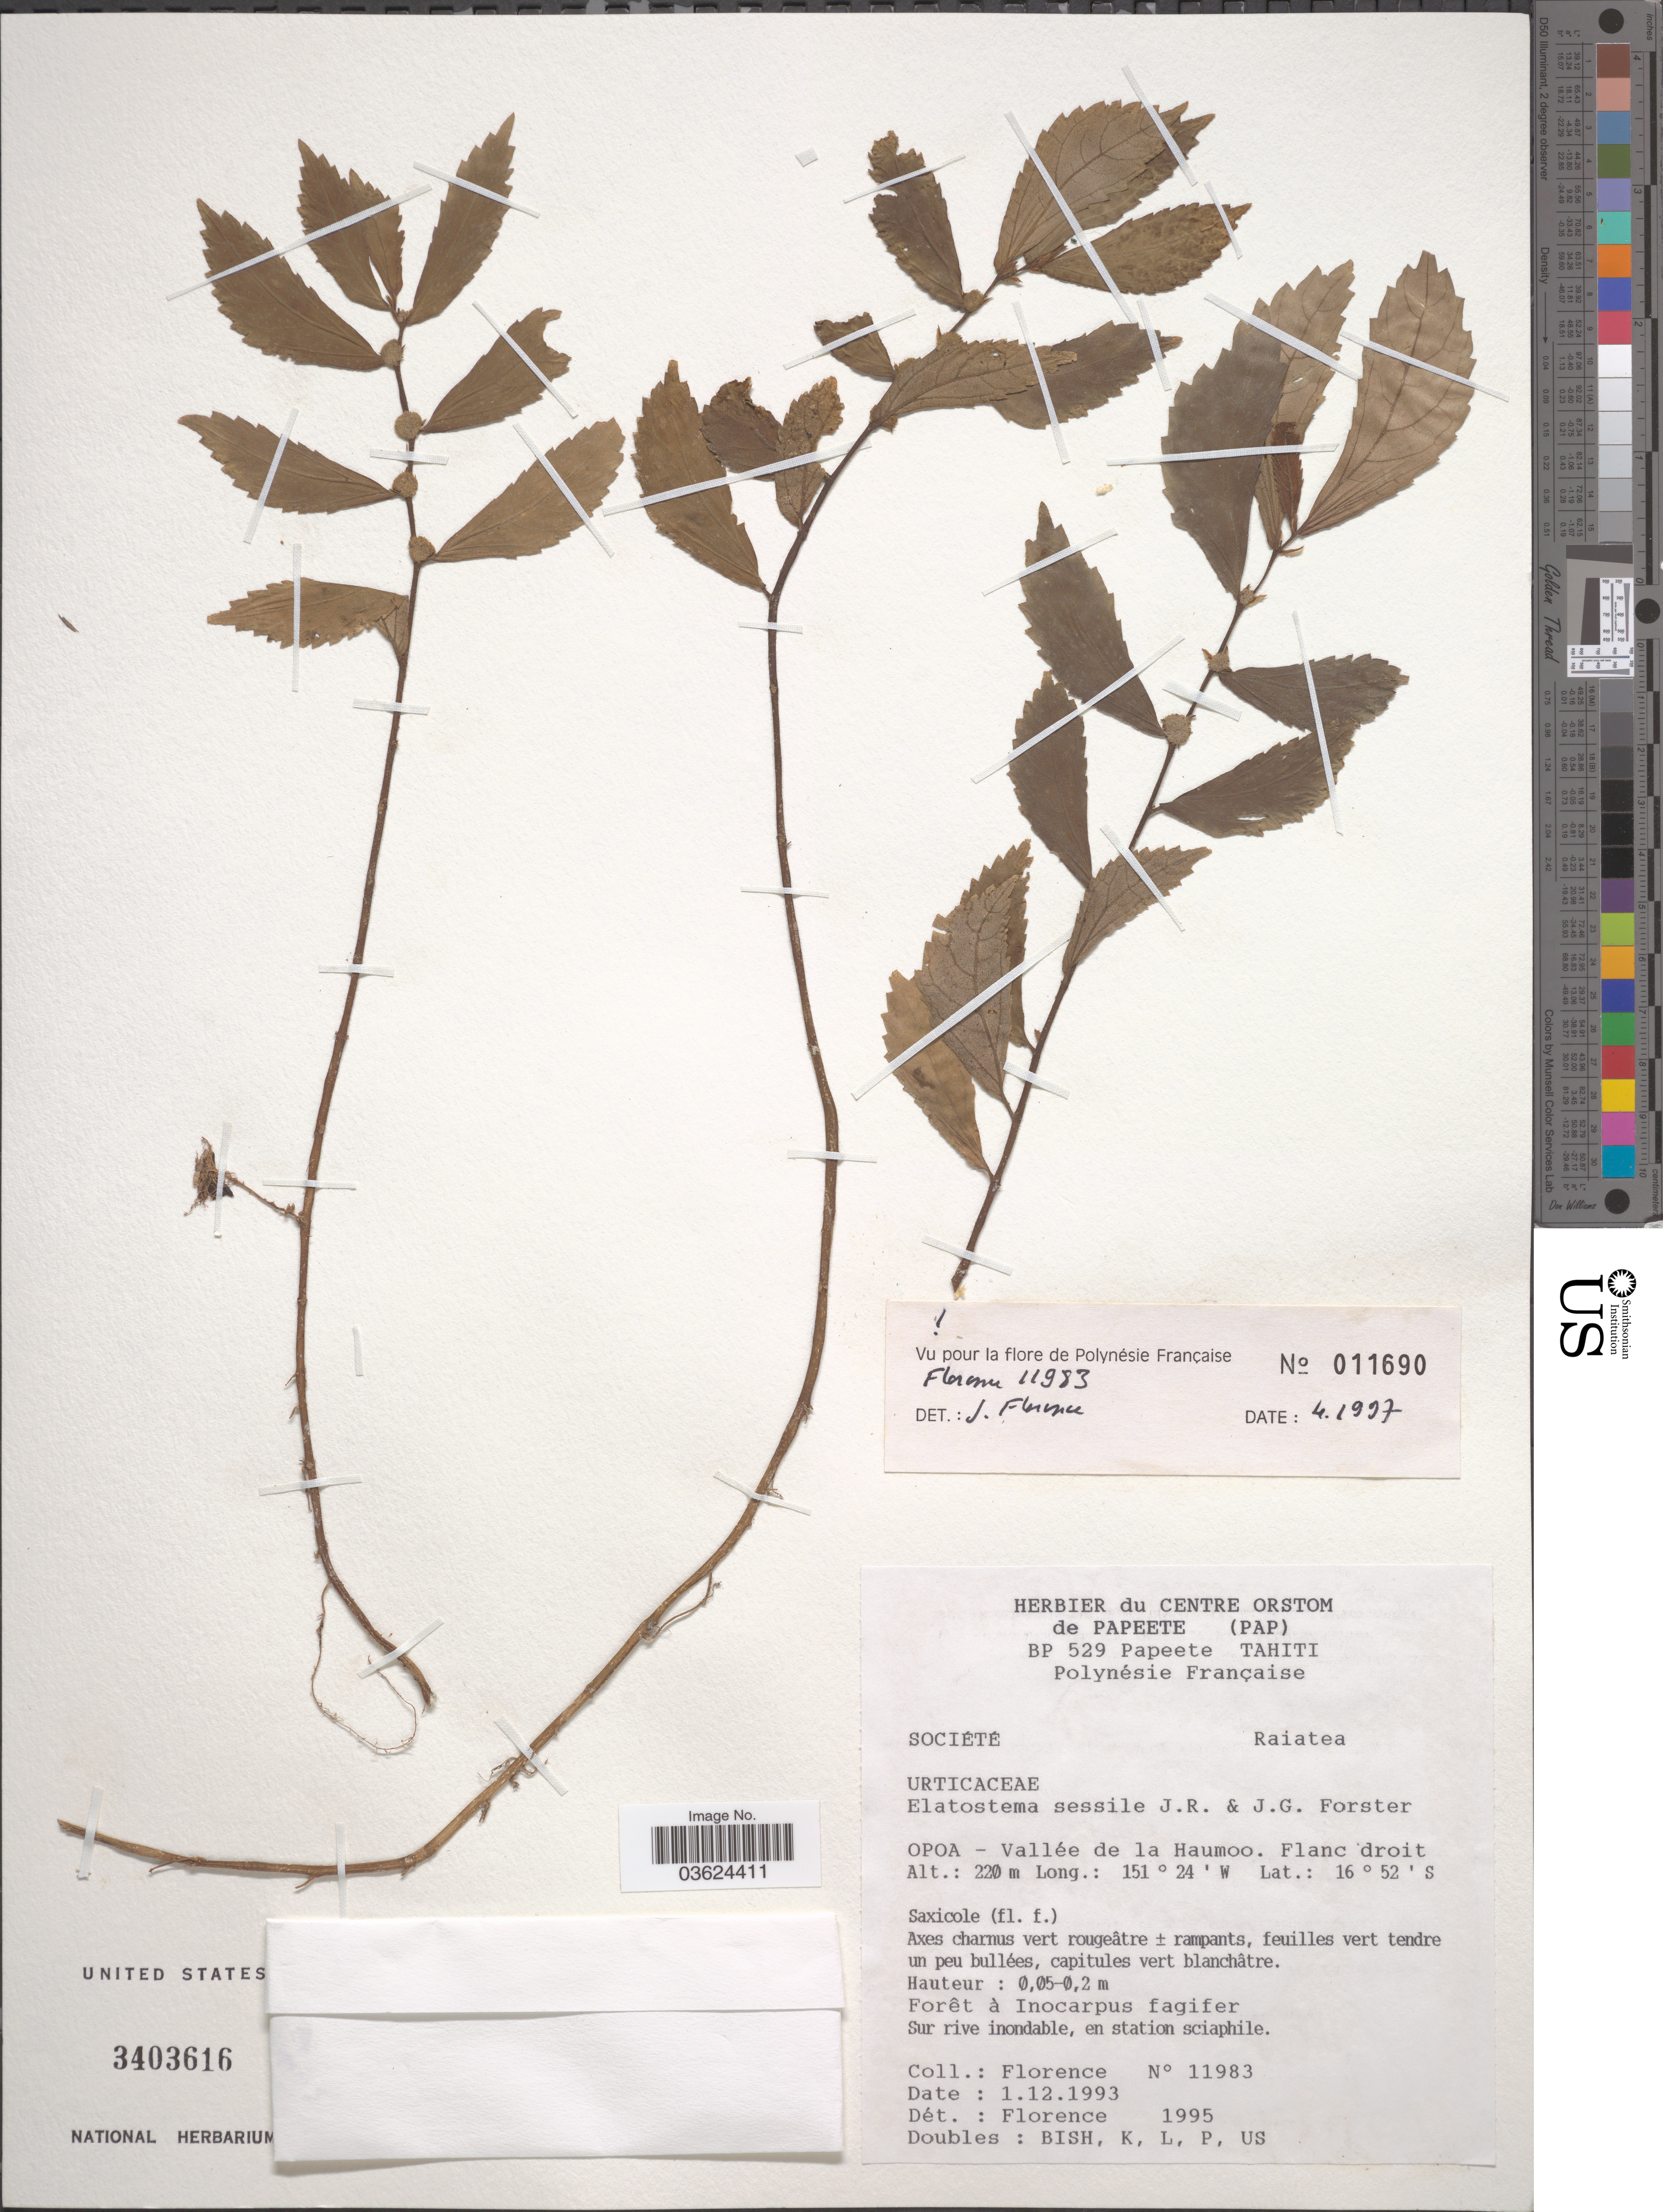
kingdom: Plantae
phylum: Tracheophyta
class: Magnoliopsida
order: Rosales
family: Urticaceae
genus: Elatostema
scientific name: Elatostema sessile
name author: J.R. Forst. & G. Forst.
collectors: -. Florence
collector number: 11983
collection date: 1993-12-01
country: French Polynesia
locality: BP 529 Papeete Tahiti, Polynésie Française. Société. Opoa - Vallée de la Haumoo. Flanc droit.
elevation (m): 220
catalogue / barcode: US 3403616